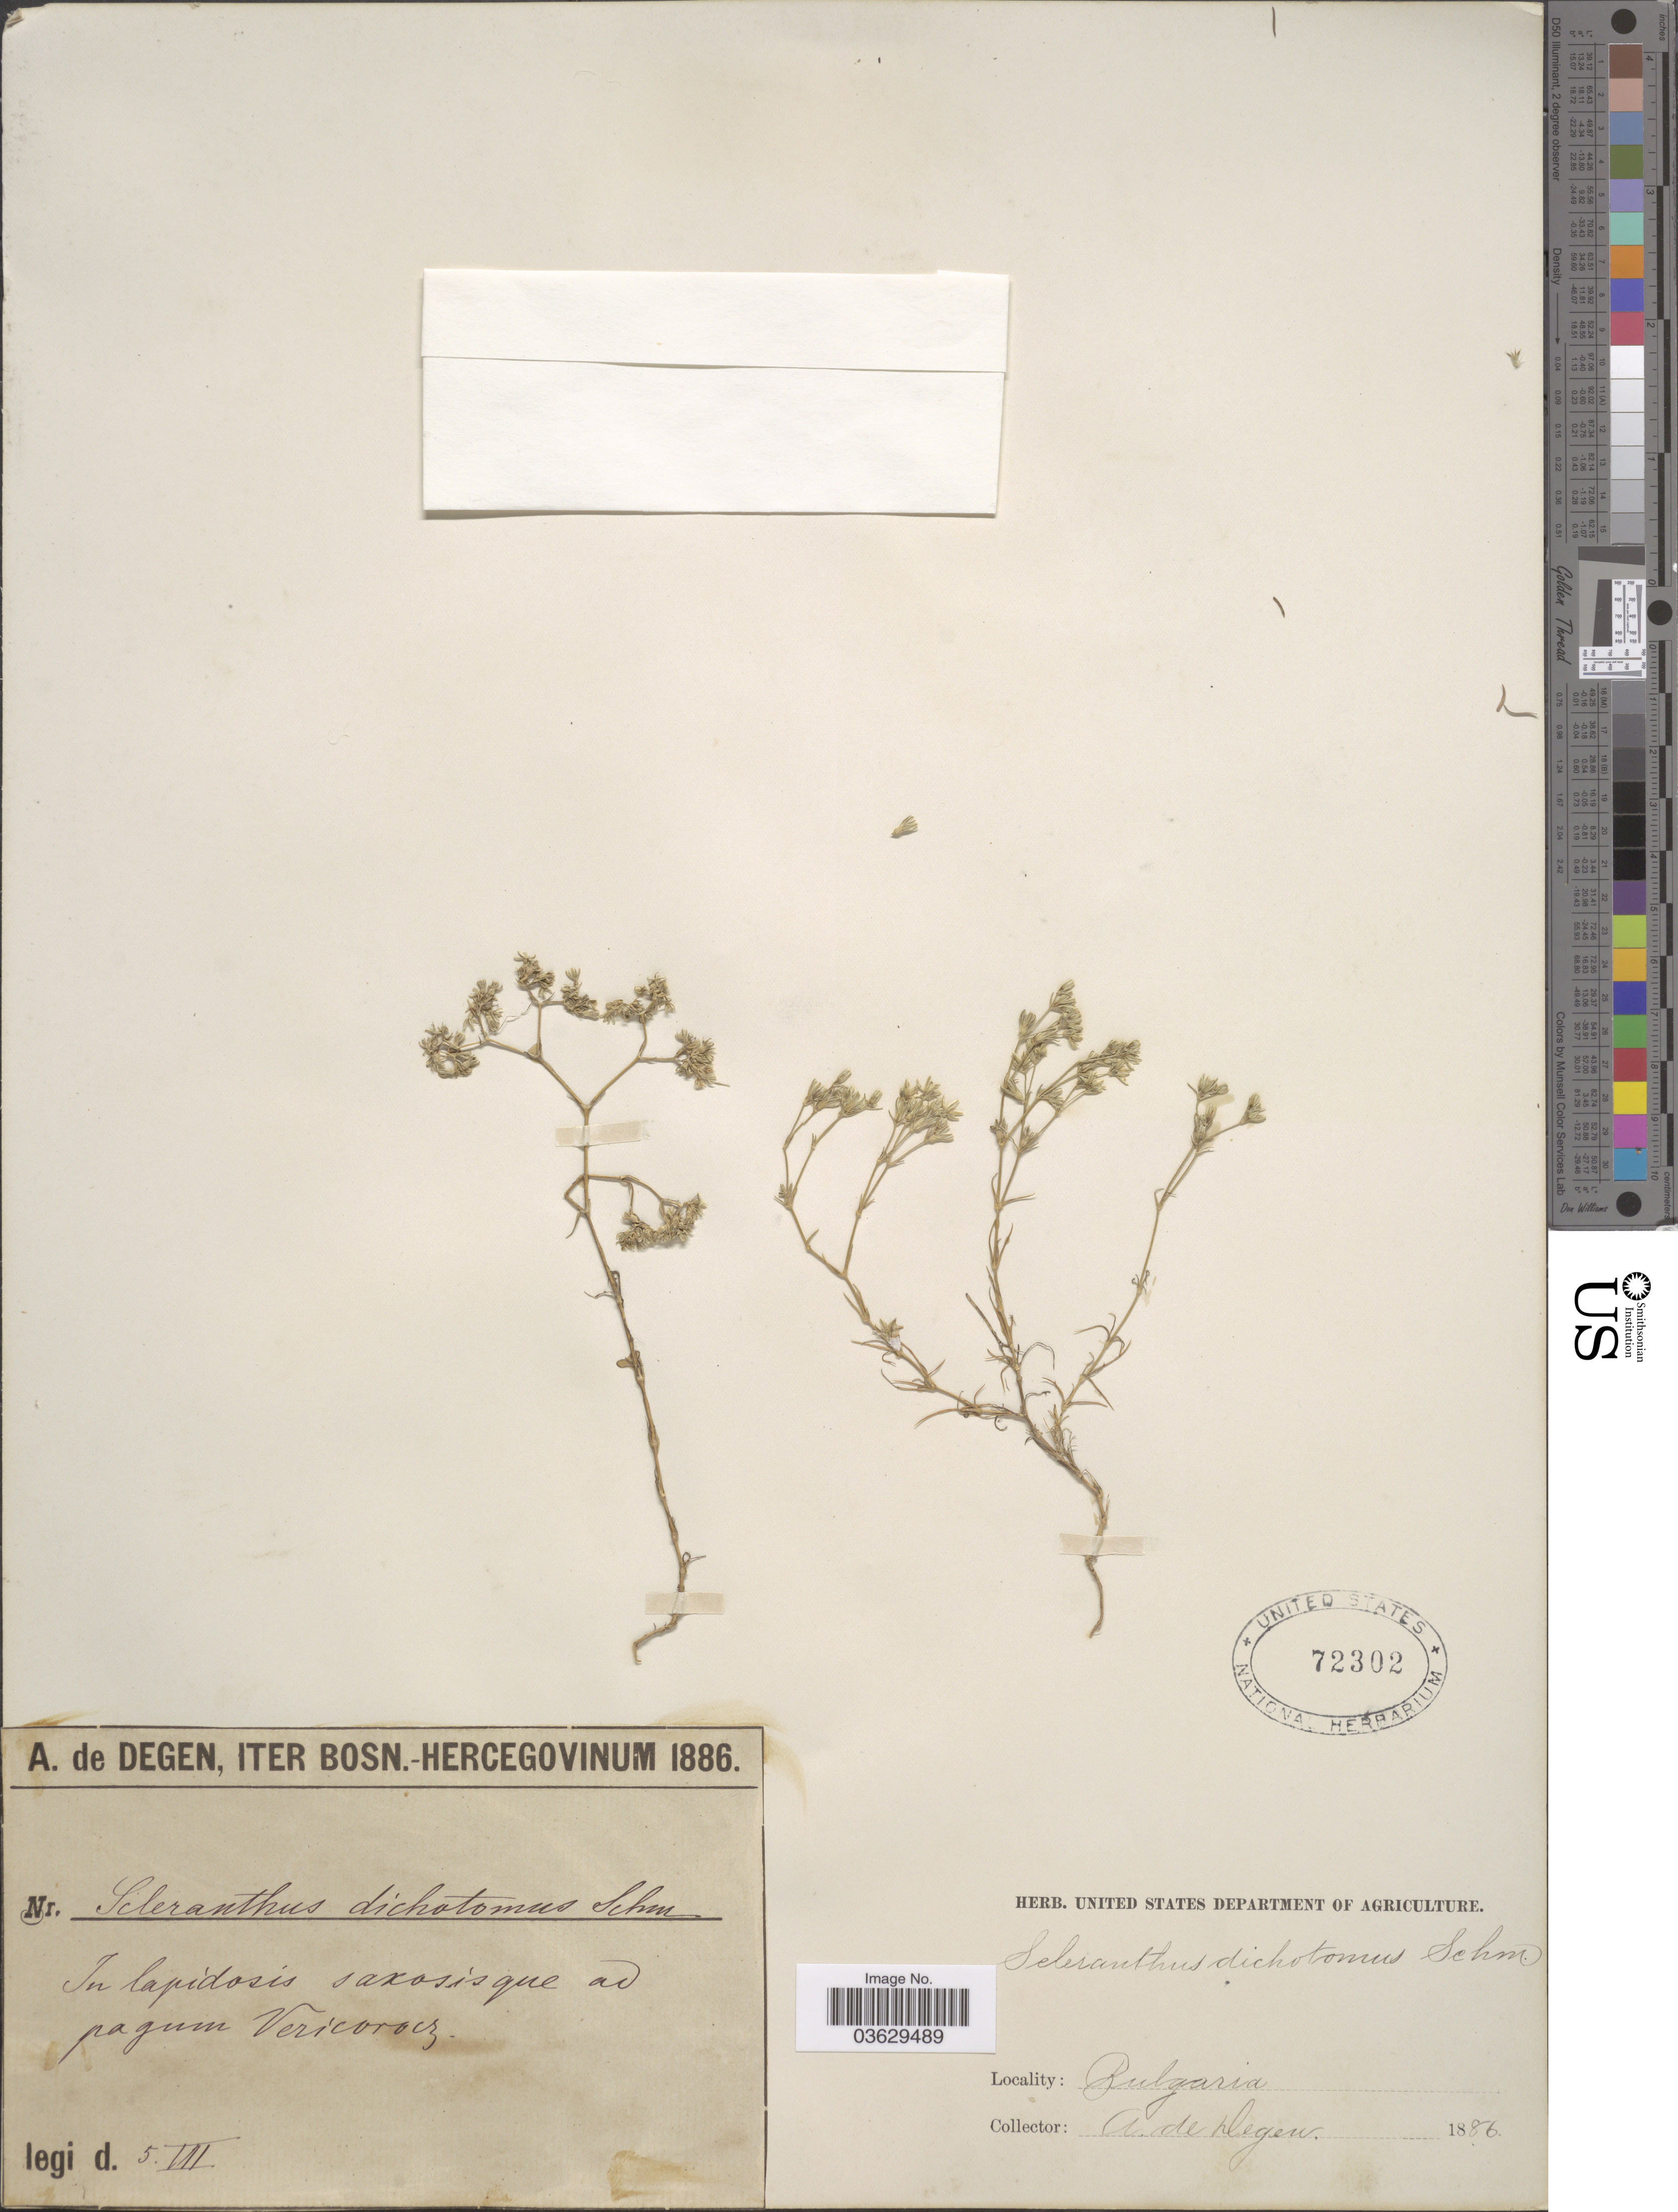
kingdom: Plantae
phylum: Tracheophyta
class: Magnoliopsida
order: Caryophyllales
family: Caryophyllaceae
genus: Scleranthus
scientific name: Scleranthus dichotomus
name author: Schur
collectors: A. Degen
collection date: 1886-03-05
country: Bulgaria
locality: Bosn.-Hercegovinum. In lapidosis saxosisque ad pagum Vericorocz.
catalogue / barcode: US 72302